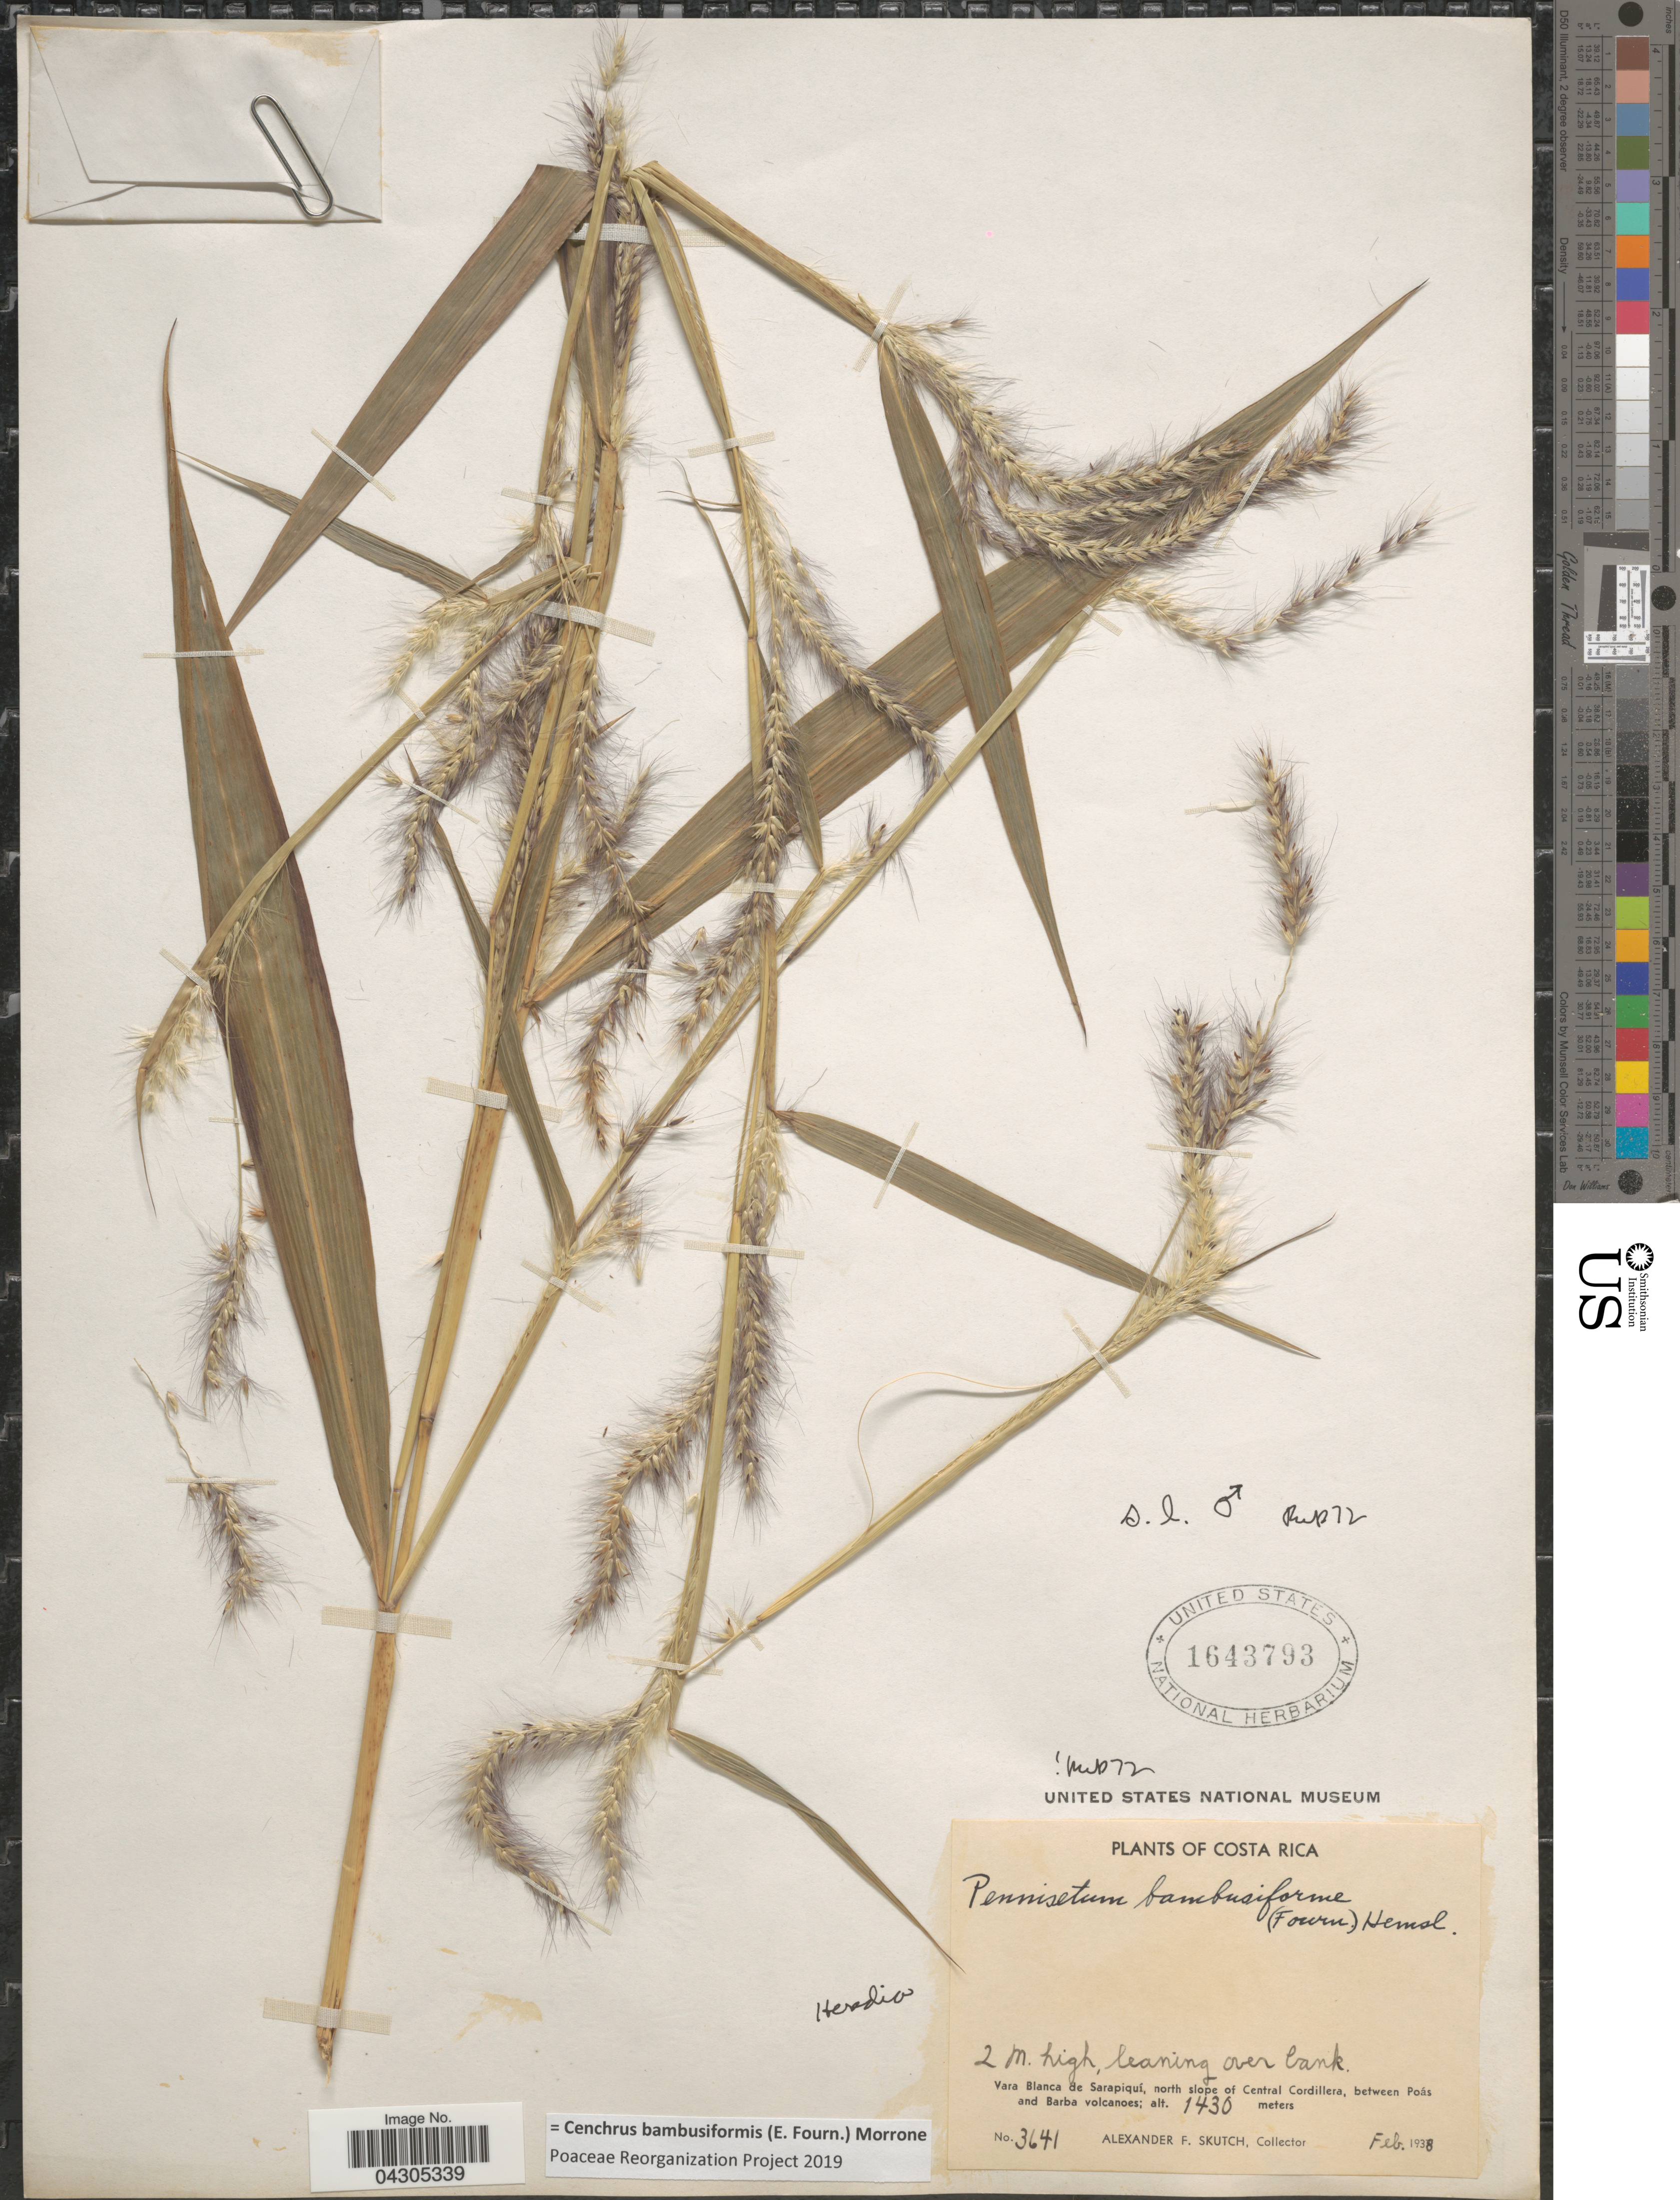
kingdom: Plantae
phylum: Tracheophyta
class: Liliopsida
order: Poales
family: Poaceae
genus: Cenchrus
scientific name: Cenchrus bambusiformis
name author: (E. Fourn.) Morrone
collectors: A. F. Skutch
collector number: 3641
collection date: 1938-02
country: Costa Rica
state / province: Heredia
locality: Vara Blanca de Sarapiqui, north slope of Central Cordillera, between Poás and Barba volcanoes.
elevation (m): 1430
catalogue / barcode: US 1643793